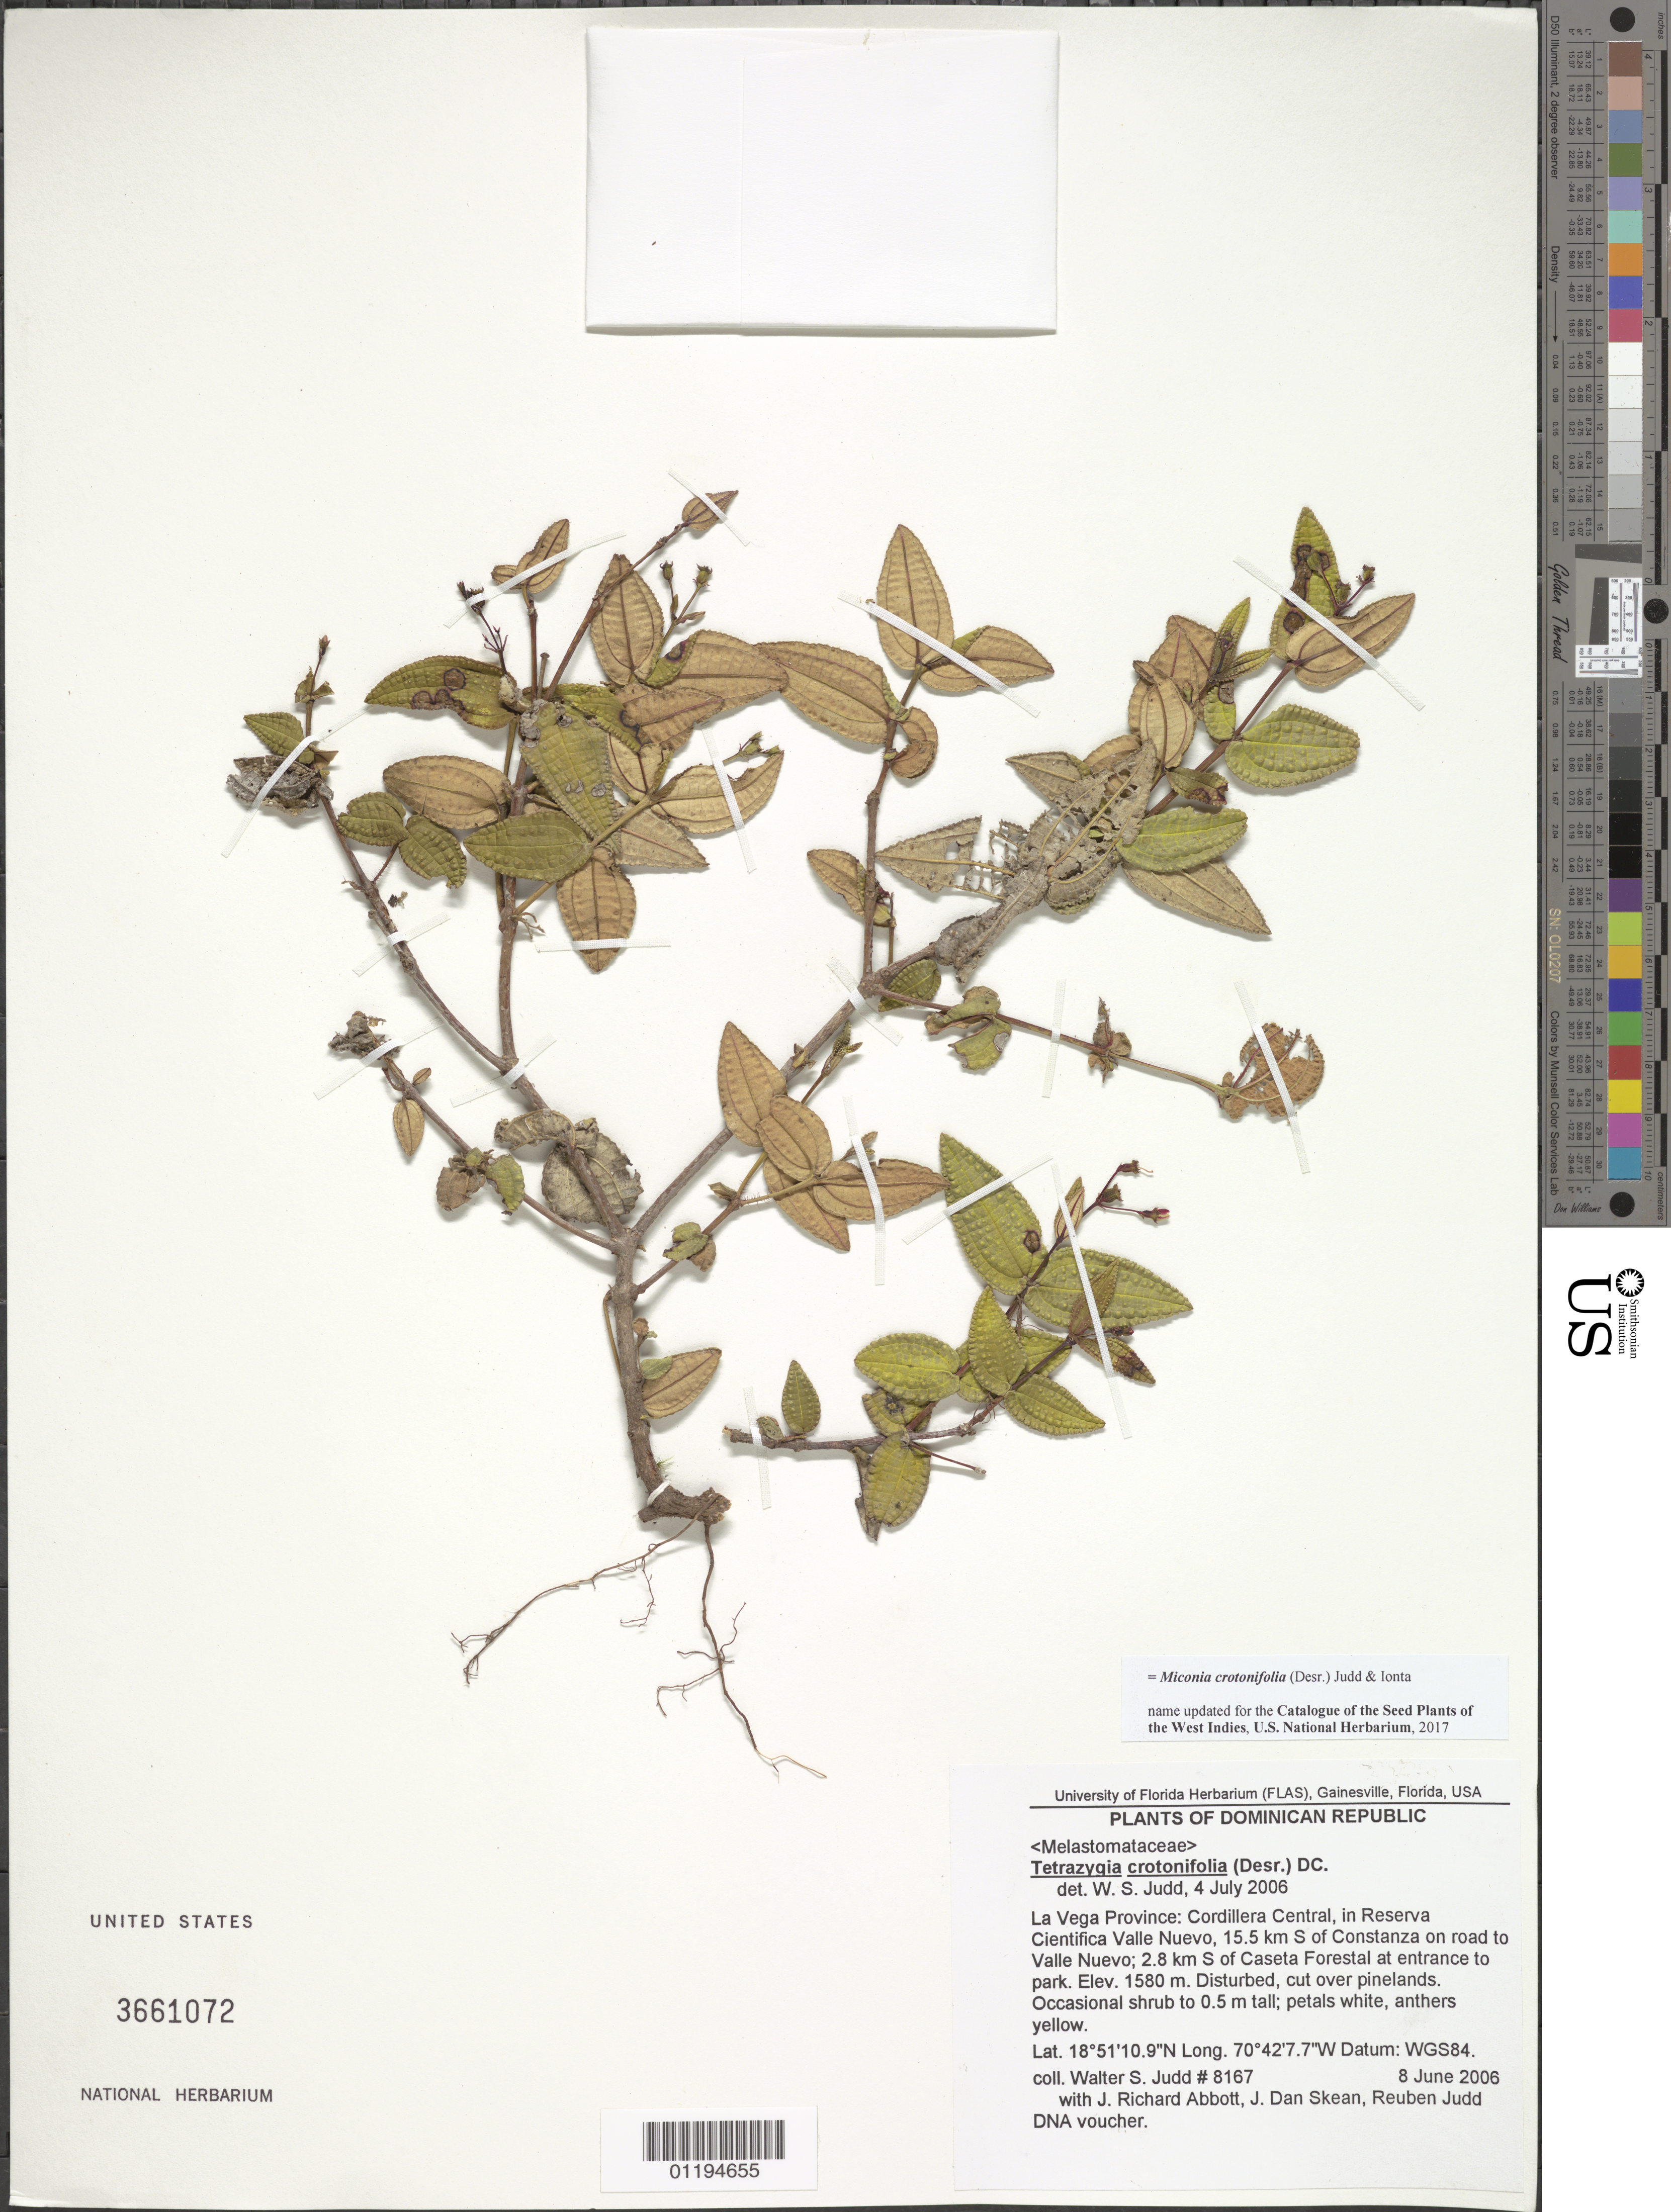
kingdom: Plantae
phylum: Tracheophyta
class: Magnoliopsida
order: Myrtales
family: Melastomataceae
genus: Miconia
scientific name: Miconia crotonifolia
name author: (Desr.) Judd & Ionta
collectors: W. S. Judd, J. R. Abbott, J. Skean & R. Judd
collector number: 8167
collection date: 2006-06-08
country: Dominican Republic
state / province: La Vega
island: Hispaniola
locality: Valle Nuevo Scientific Reserve 15.5km S of Constanza on rd to Valle Nuevo; 2.8kn S of the entrance to the park.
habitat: Disturbed, cut over pinelands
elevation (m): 1580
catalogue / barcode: US 3661072